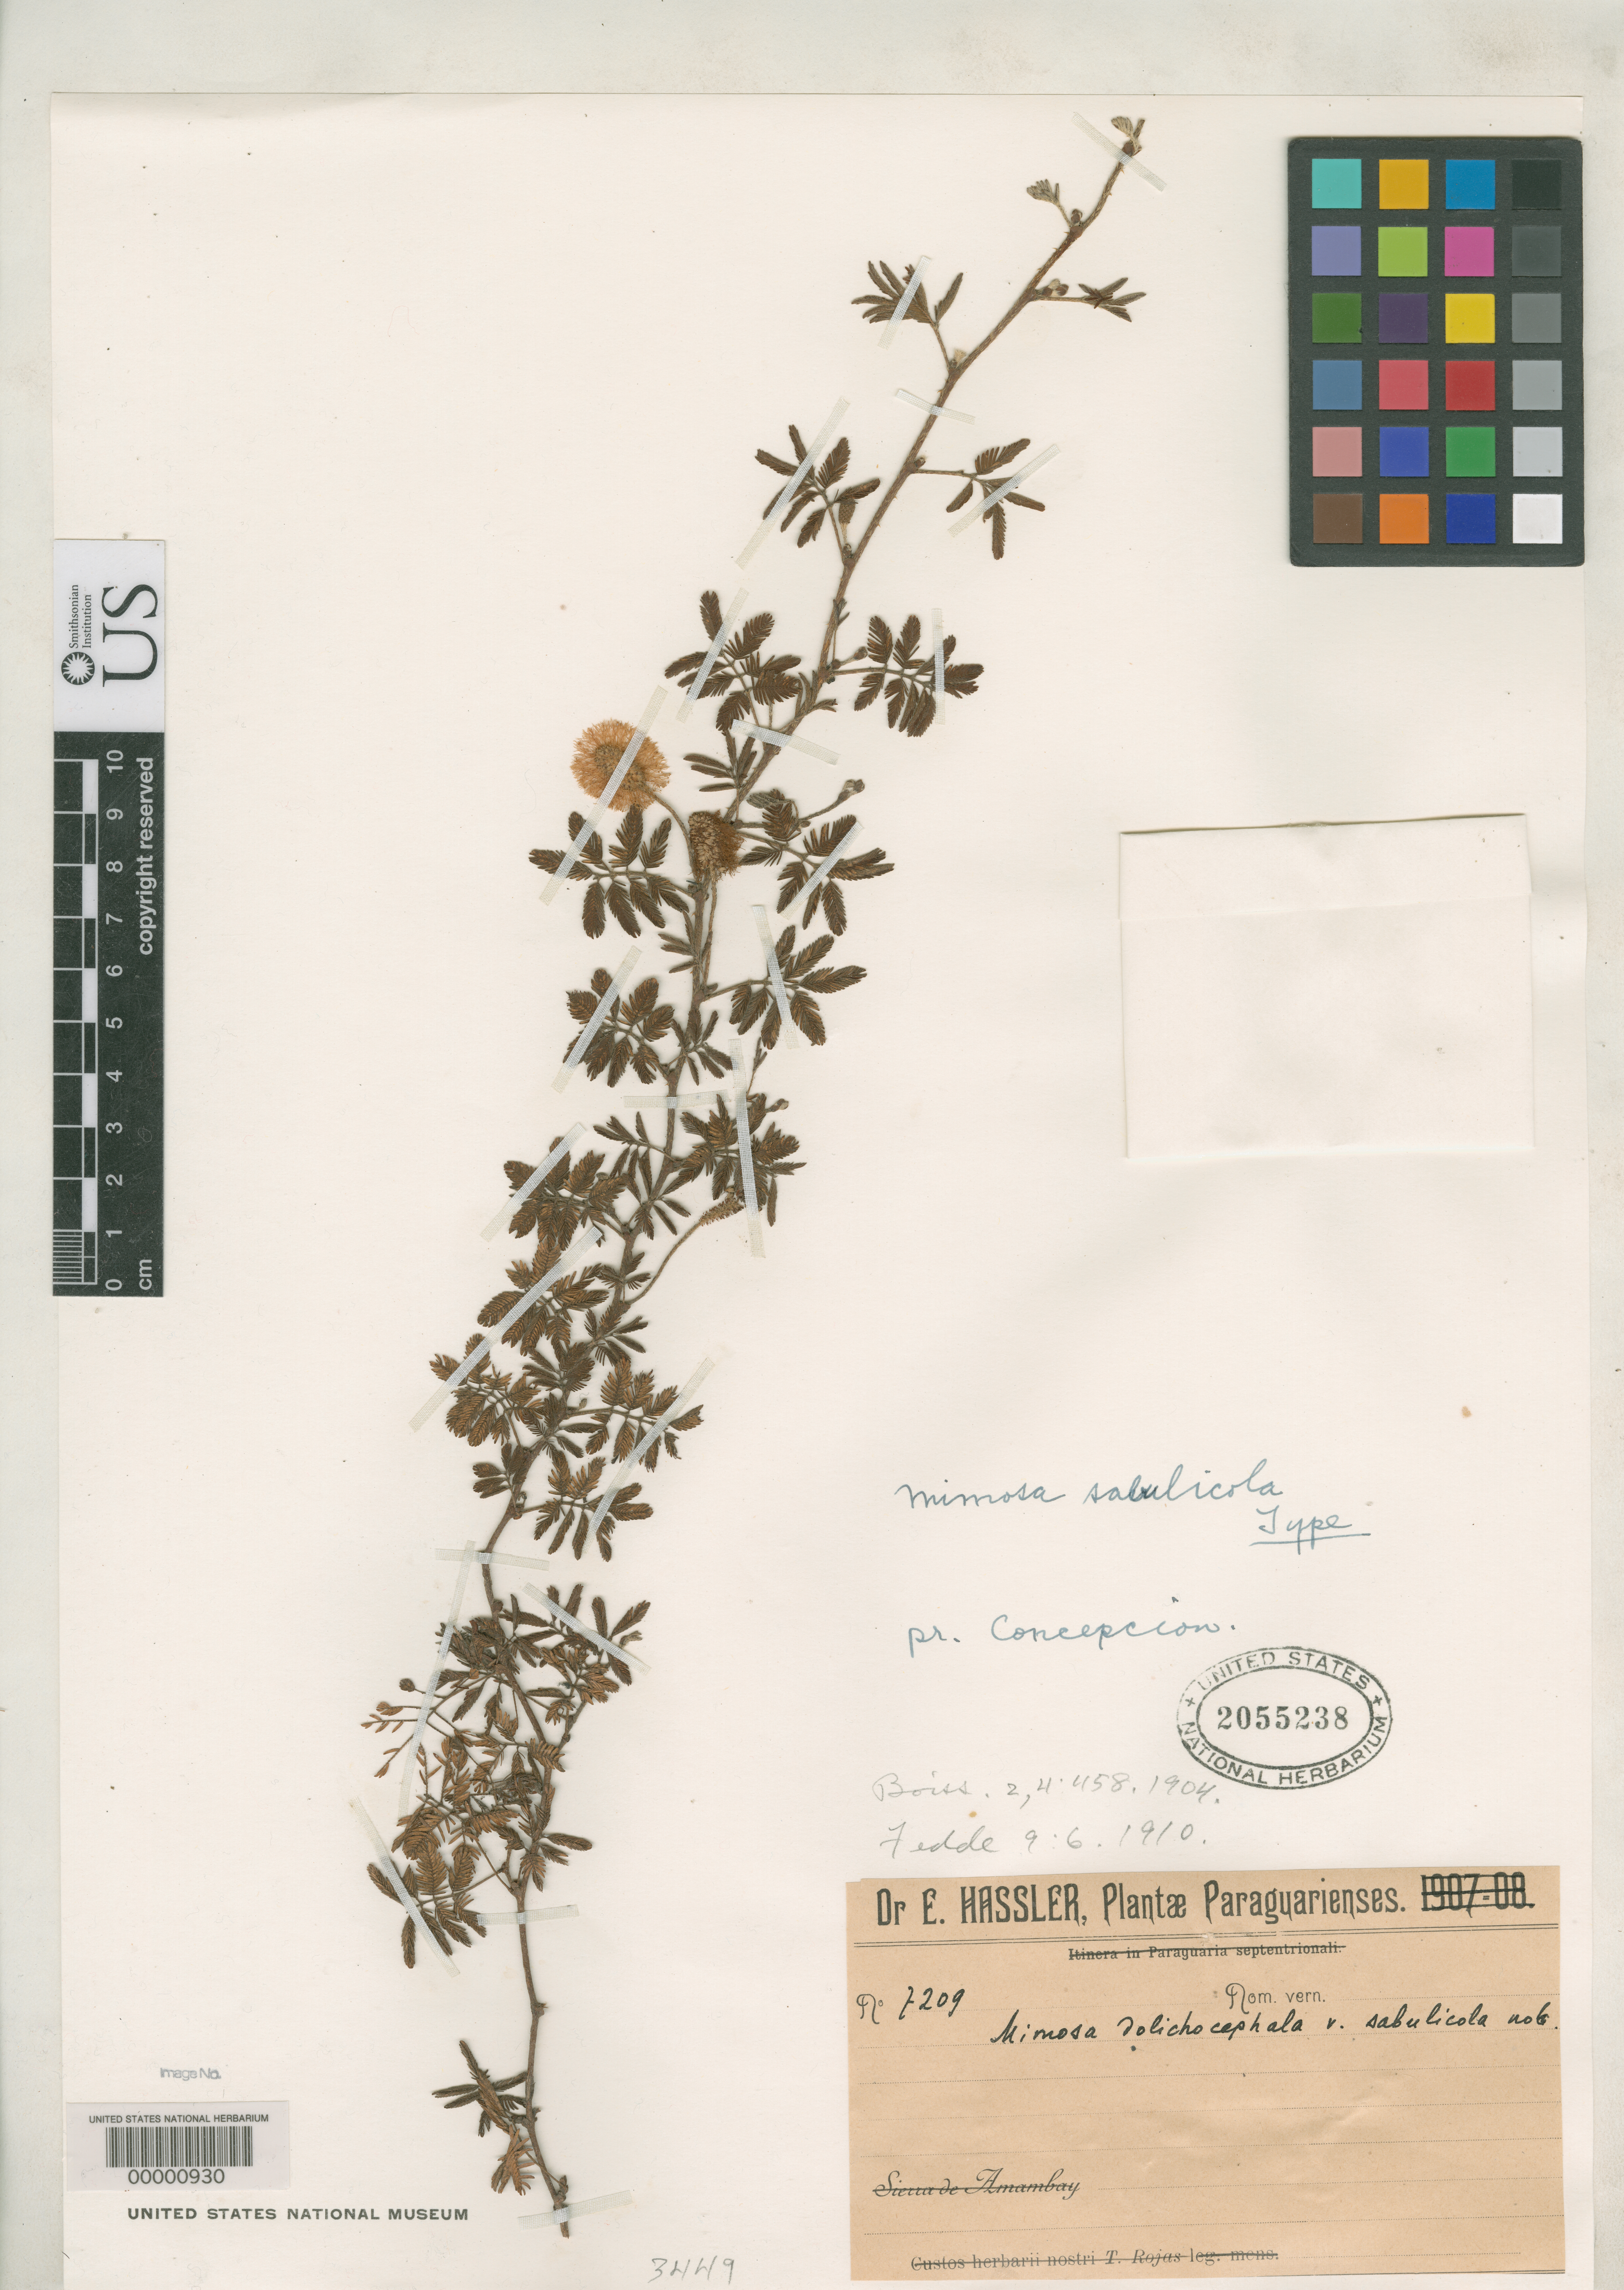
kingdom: Plantae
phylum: Tracheophyta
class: Magnoliopsida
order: Fabales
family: Fabaceae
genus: Mimosa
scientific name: Mimosa sabulicola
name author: Chodat & Hassl.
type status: Isotype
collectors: E. Hassler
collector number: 7209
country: Paraguay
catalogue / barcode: US 2055238